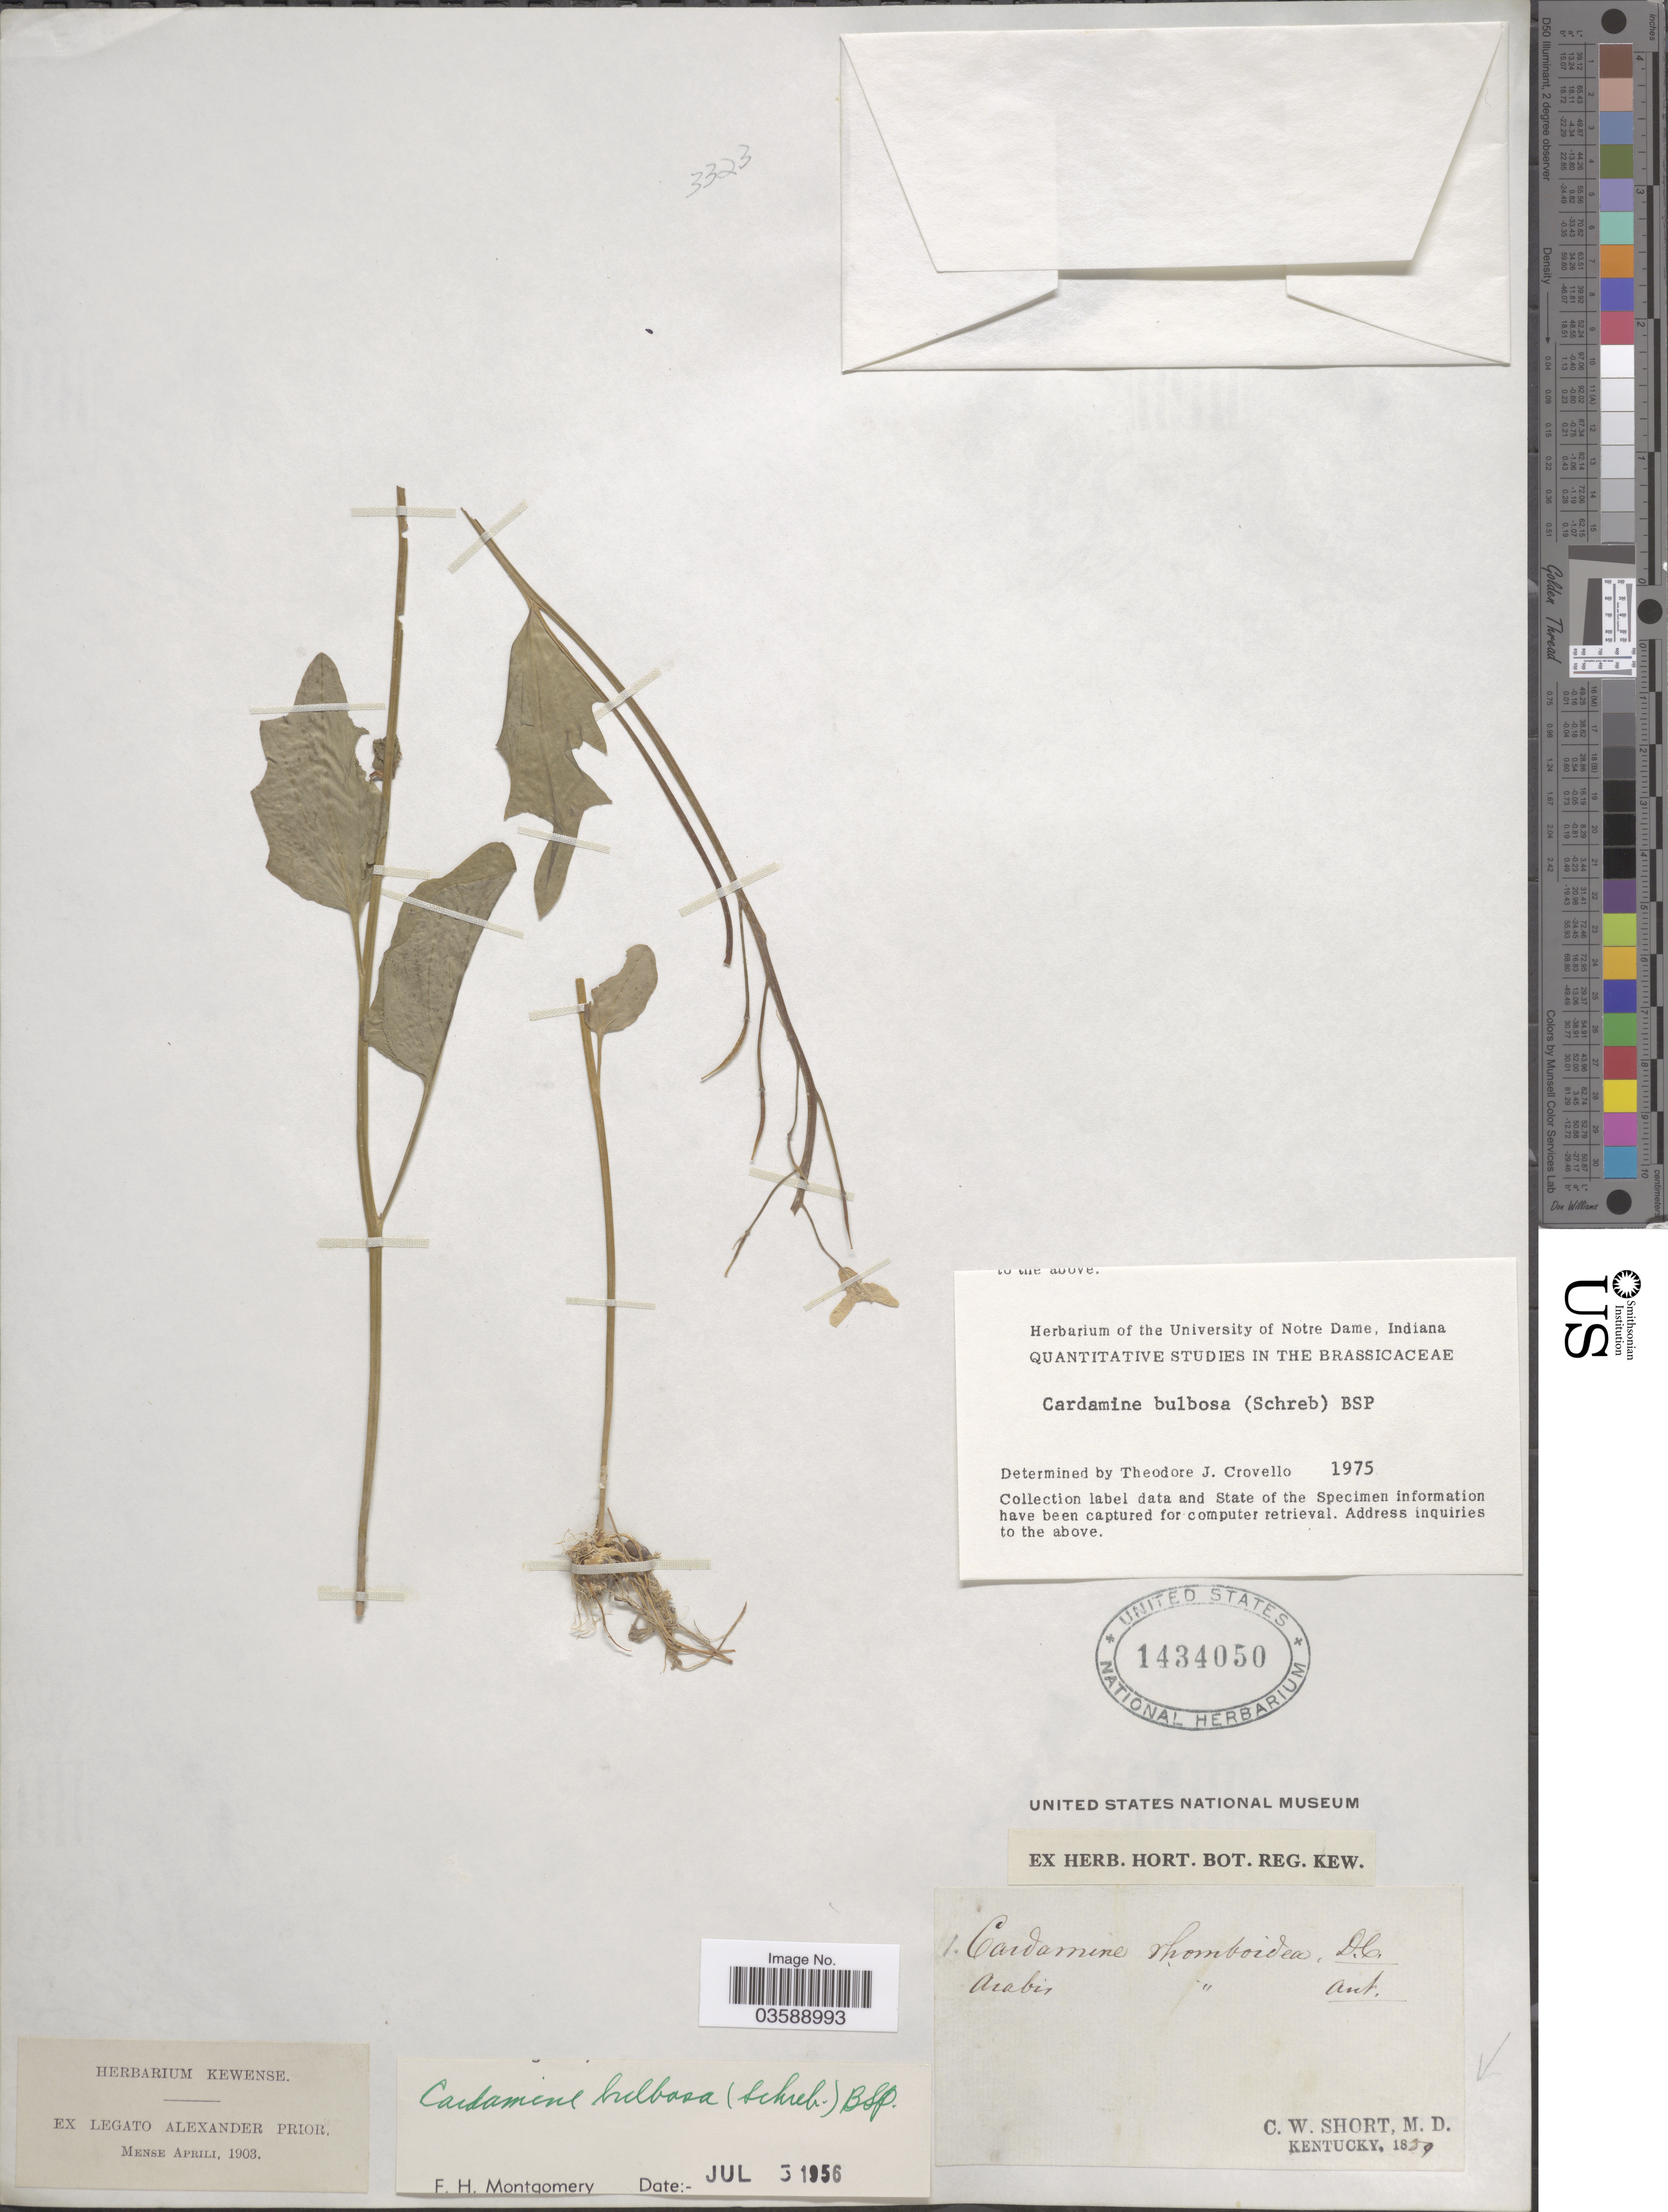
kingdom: Plantae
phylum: Tracheophyta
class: Magnoliopsida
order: Brassicales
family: Brassicaceae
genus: Cardamine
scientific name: Cardamine bulbosa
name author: (Schreb. ex Muhl.) Britton et al.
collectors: C. W. Short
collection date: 1859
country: United States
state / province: Kentucky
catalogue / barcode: US 1434050